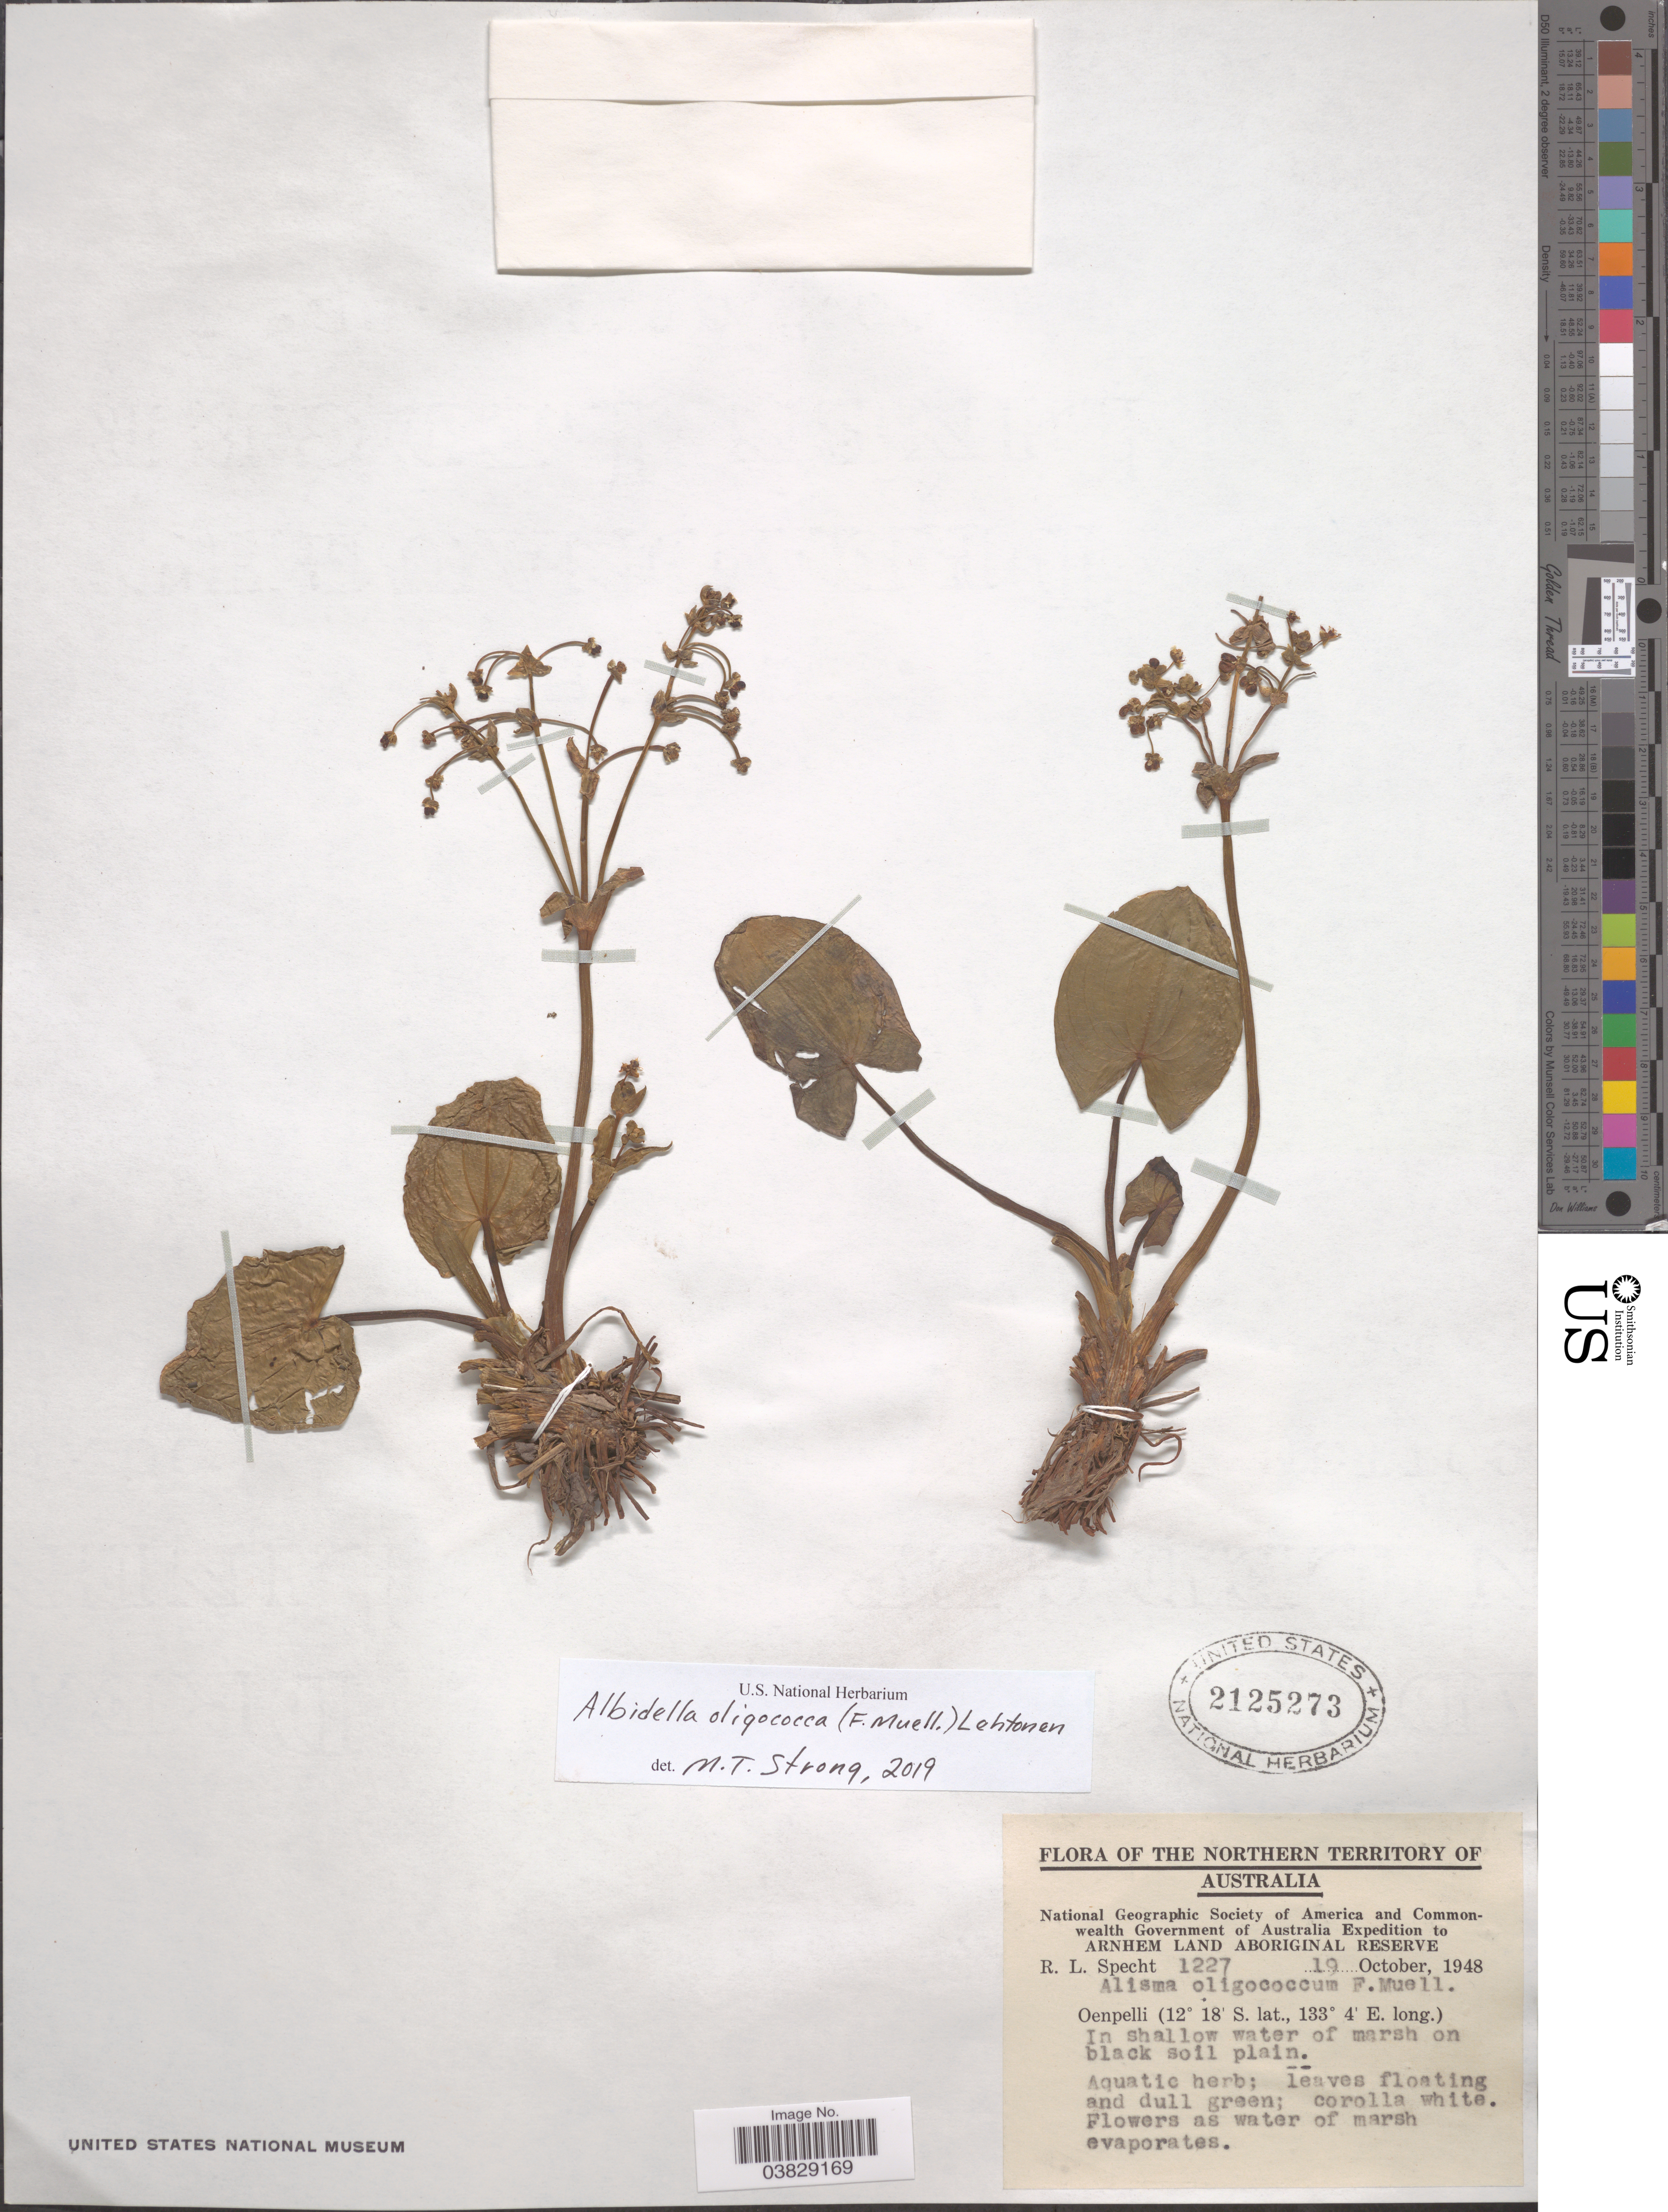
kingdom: Plantae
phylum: Tracheophyta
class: Liliopsida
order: Alismatales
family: Alismataceae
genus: Albidella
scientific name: Albidella oligococca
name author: (F. Muell.) Lehtonen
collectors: R. L. Specht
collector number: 1227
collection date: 1948-10-19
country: Australia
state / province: Northern Territory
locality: Oenpelli. In shallow water of marh on black soil plain.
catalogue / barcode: US 2125273